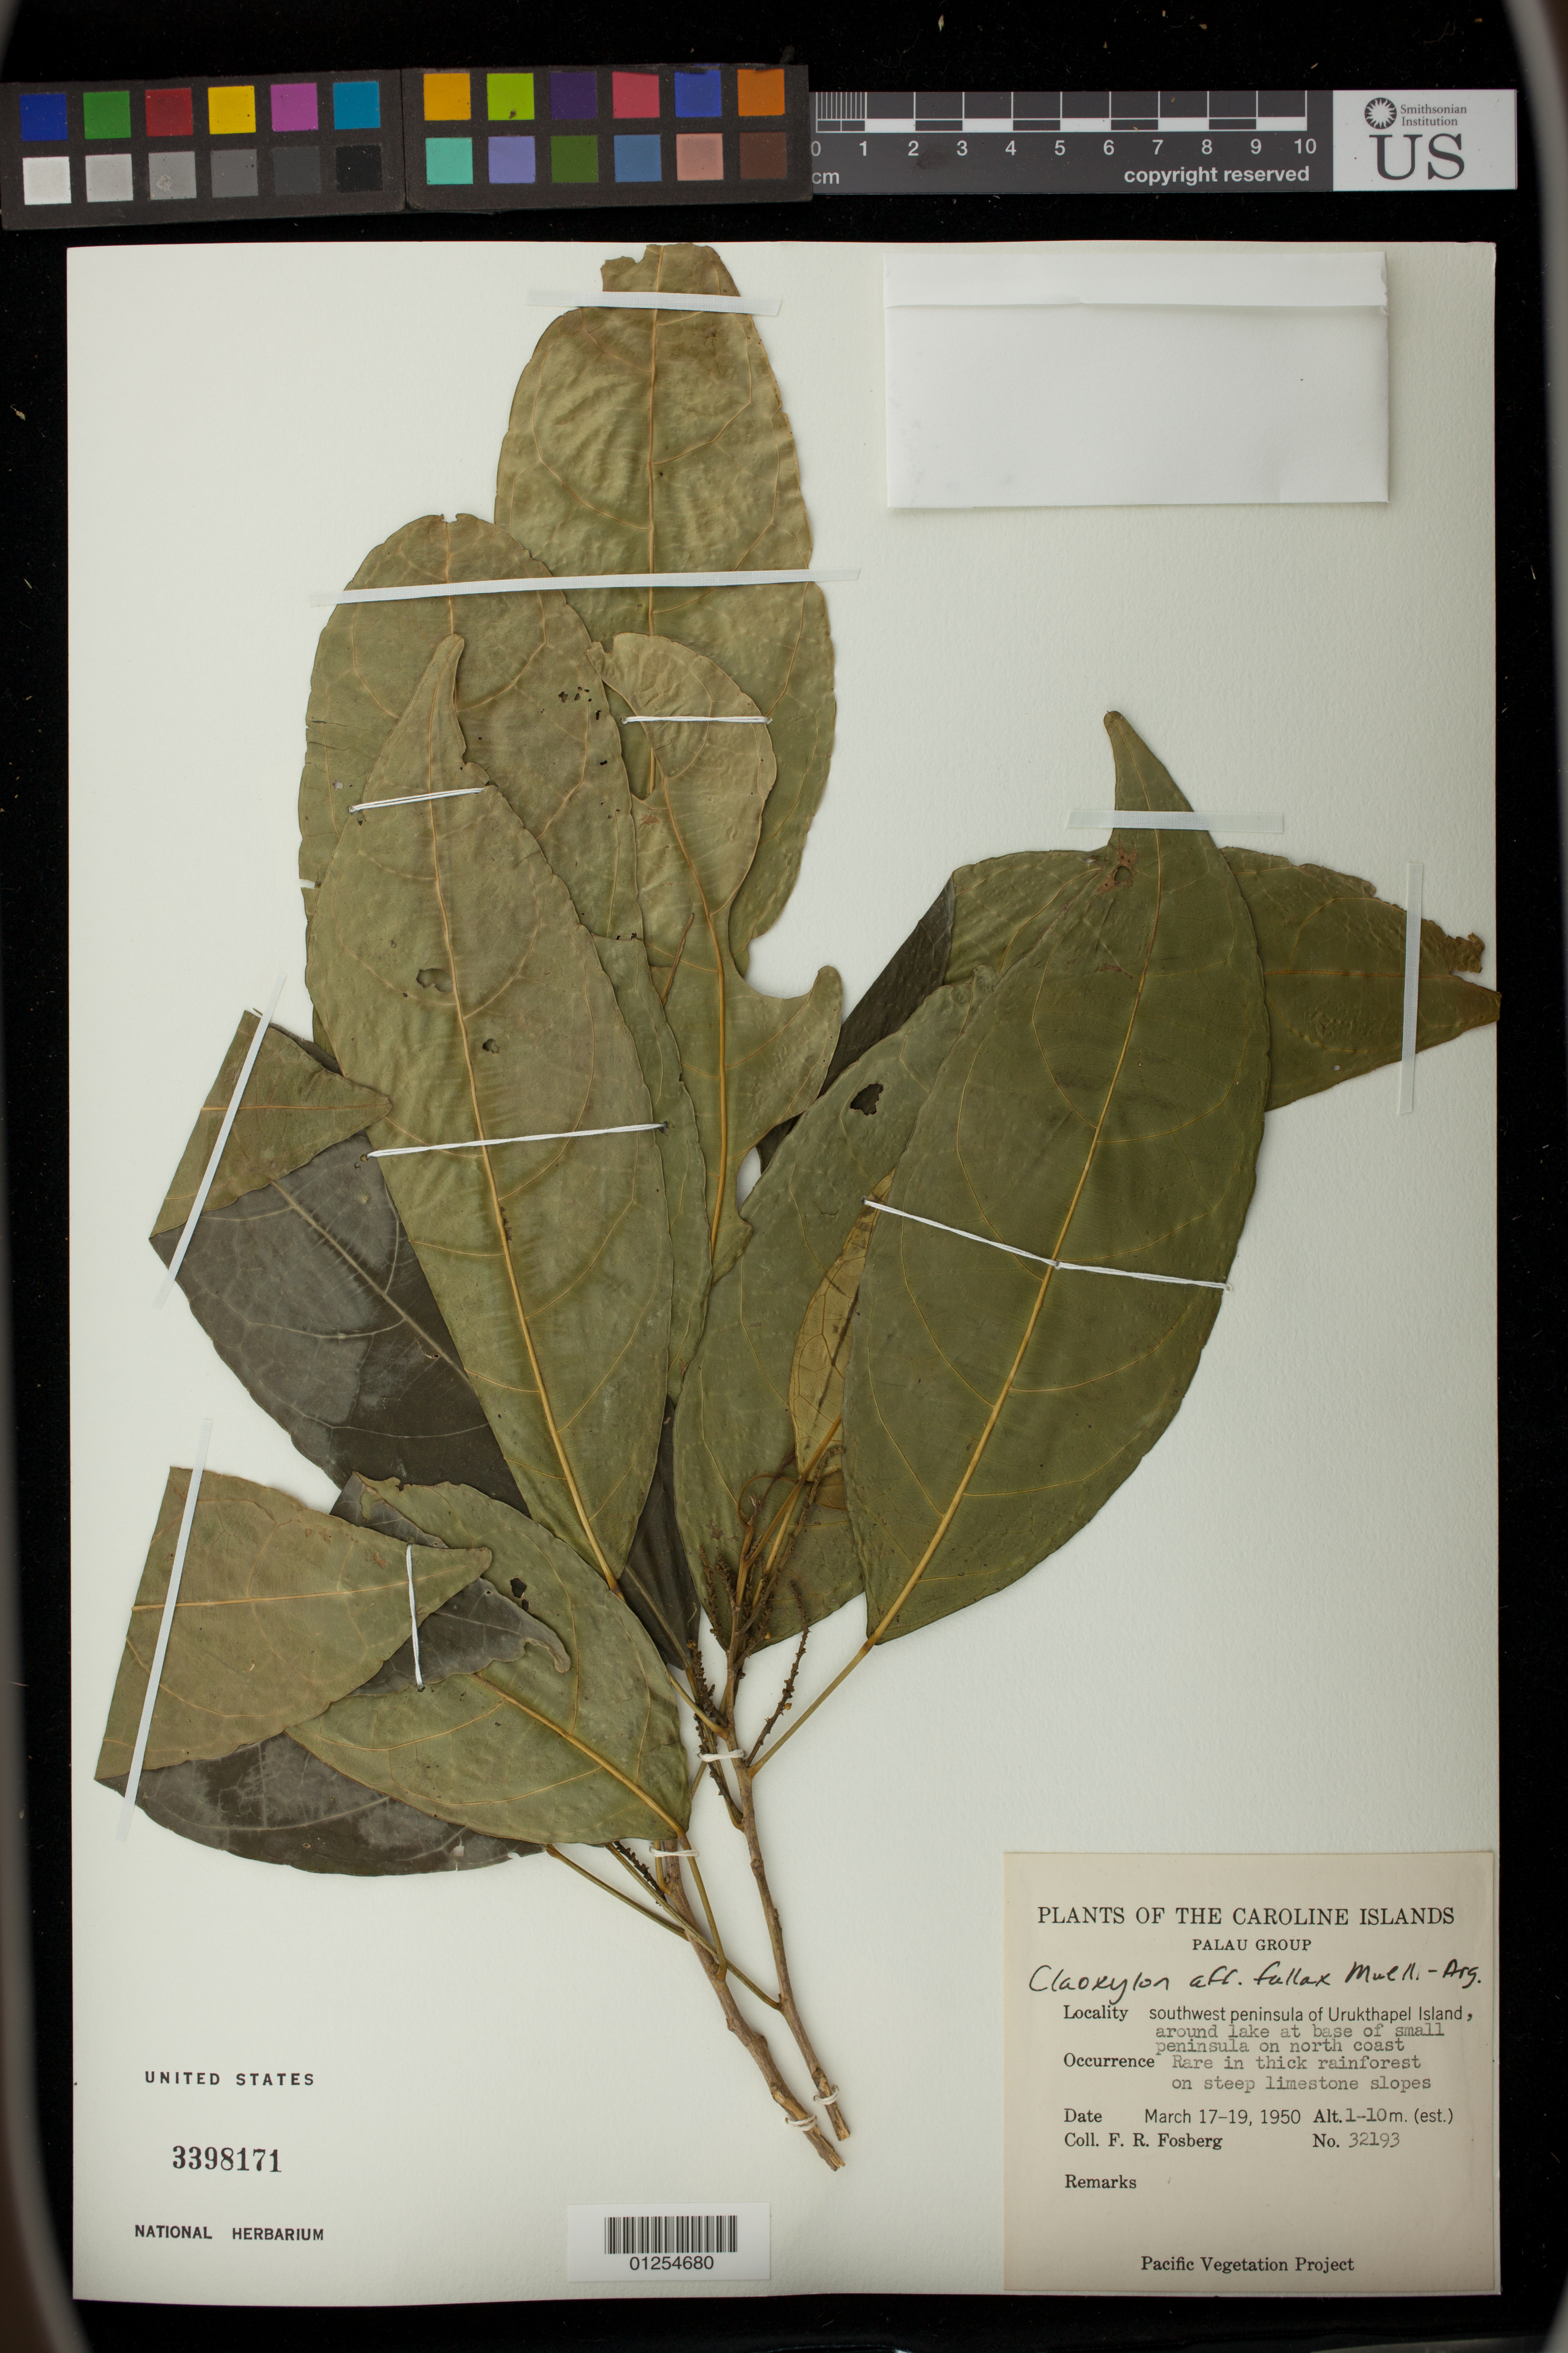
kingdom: Plantae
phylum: Tracheophyta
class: Magnoliopsida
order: Malpighiales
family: Euphorbiaceae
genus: Claoxylon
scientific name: Claoxylon fallax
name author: Müll. Arg.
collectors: F. R. Fosberg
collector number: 32193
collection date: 1950-03-17/1950-03-19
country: Palau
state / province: Koror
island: Ngeruktabel [Urukthapel]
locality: southwest peninsula of Urukthapel Island, around lake at base of small peninsula on north coast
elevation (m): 1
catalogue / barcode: US 3398171